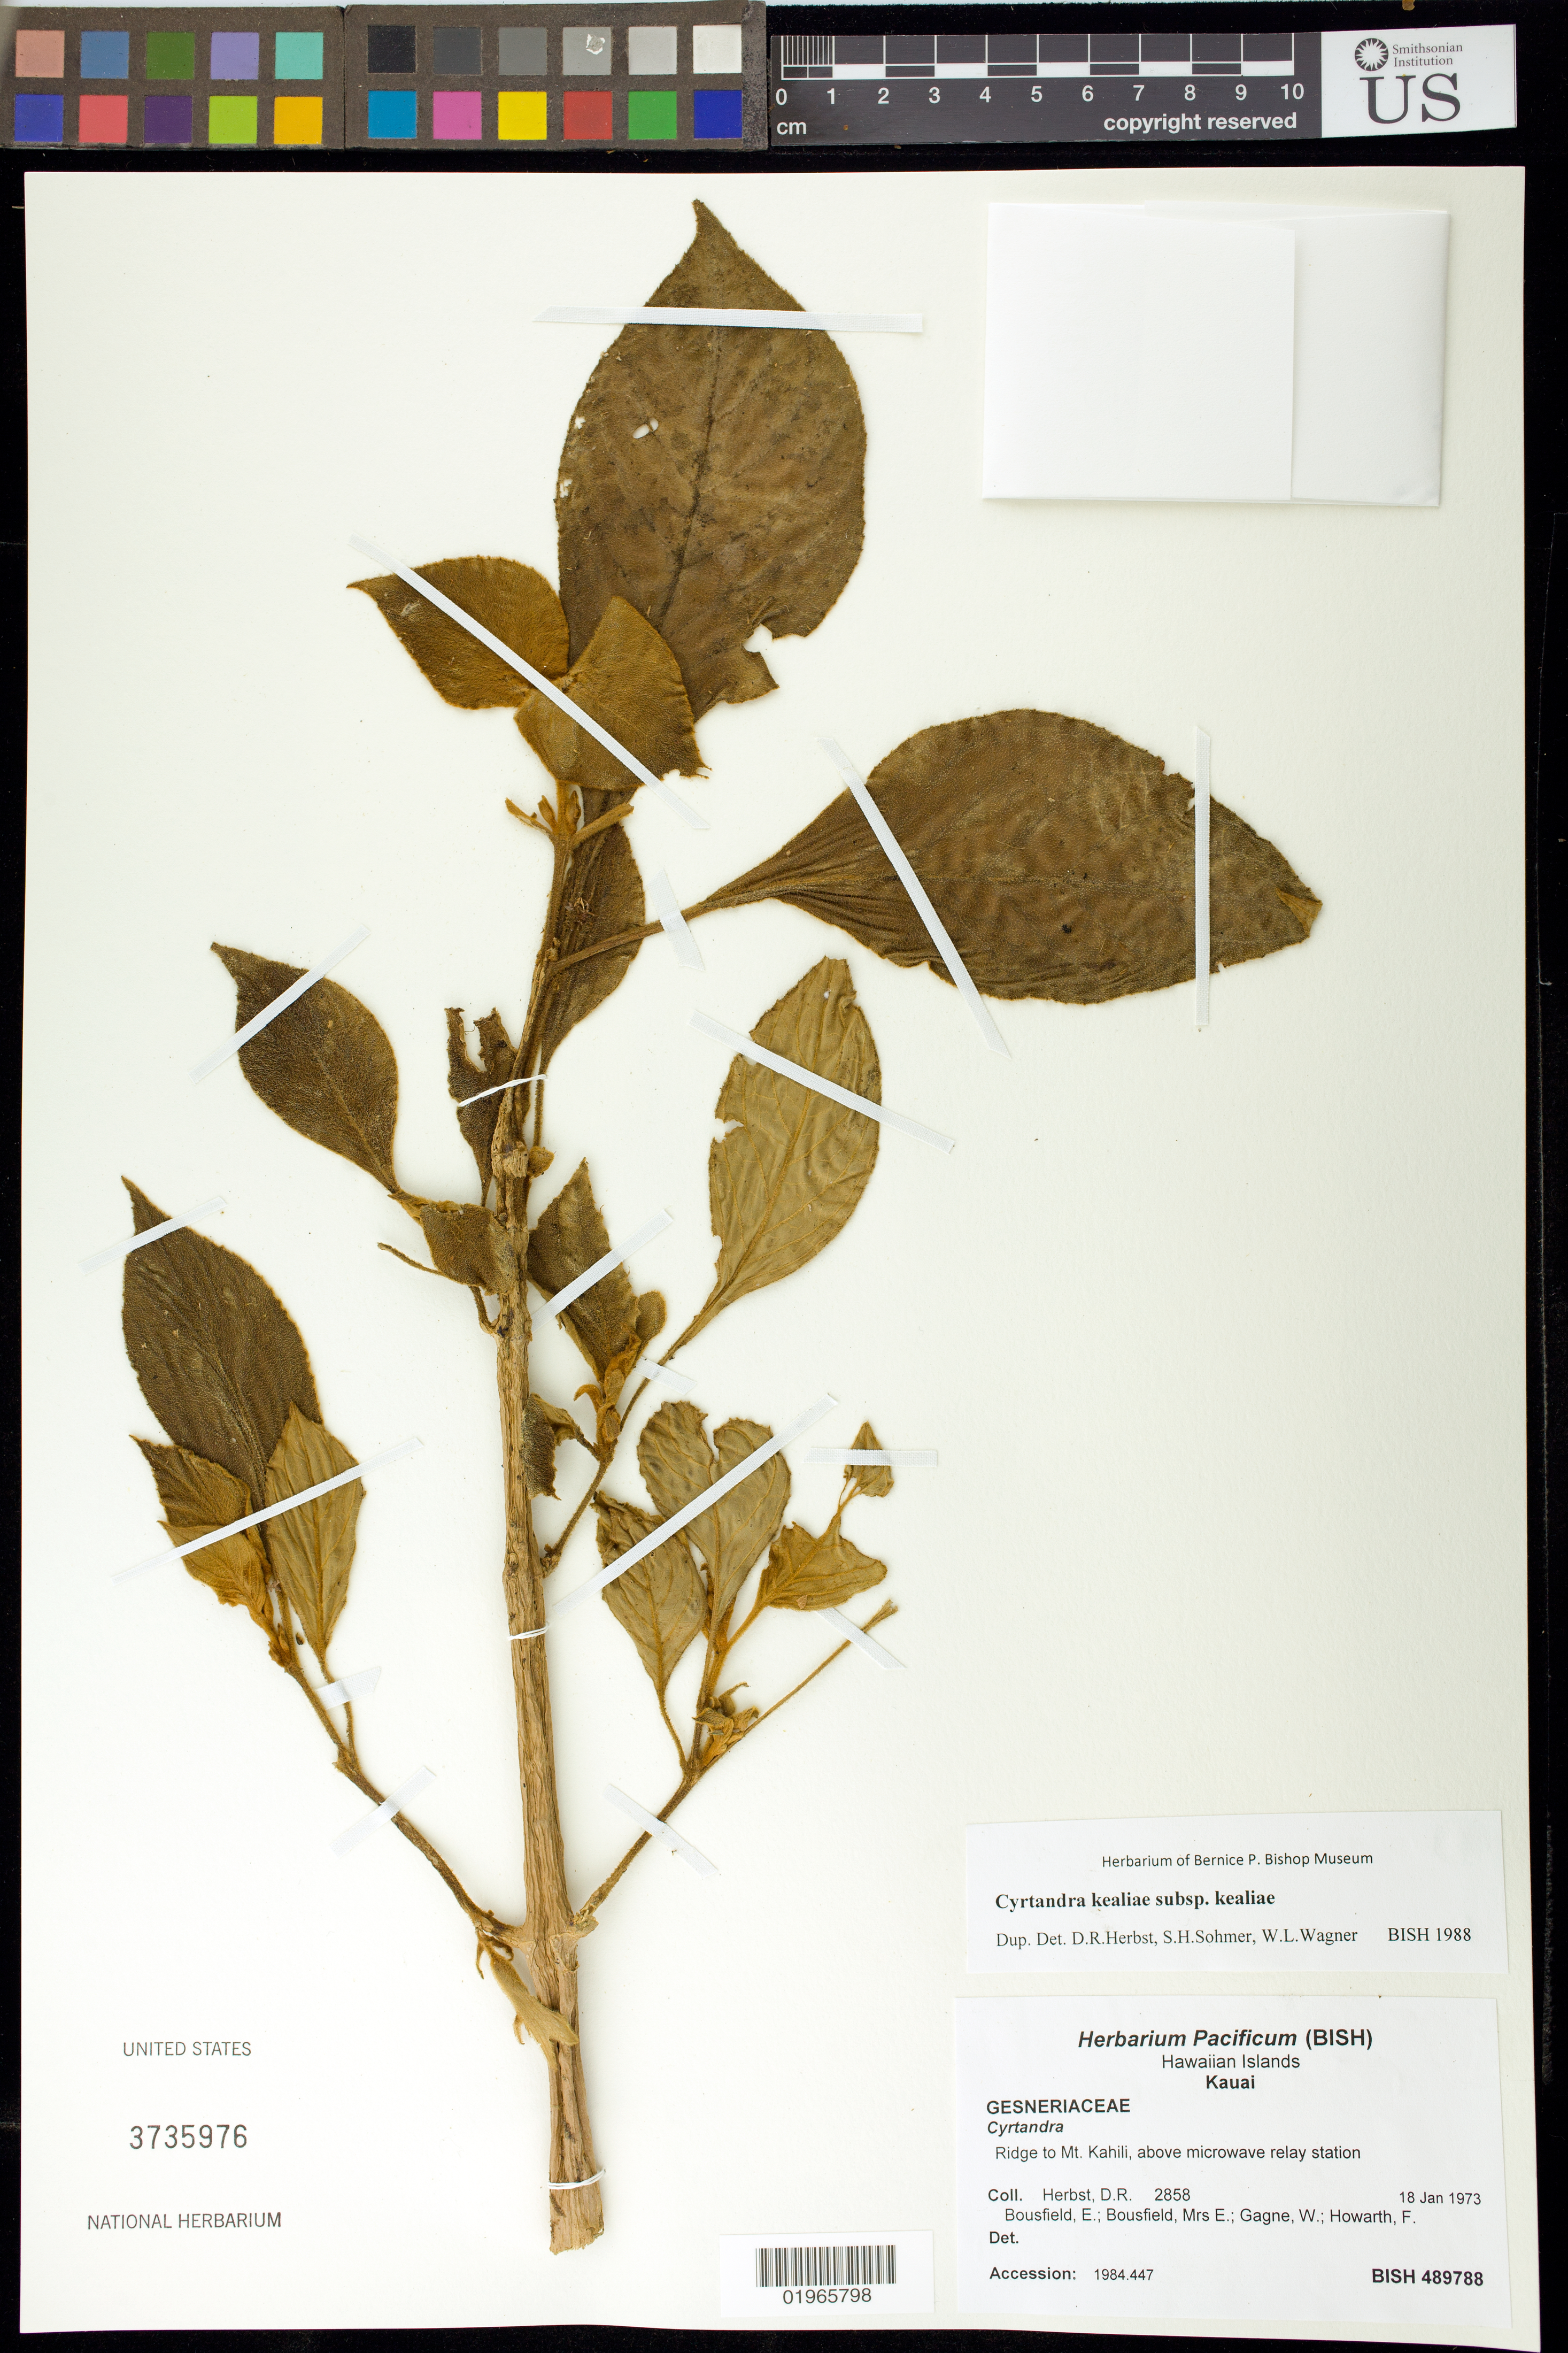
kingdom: Plantae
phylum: Tracheophyta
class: Magnoliopsida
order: Lamiales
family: Gesneriaceae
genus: Cyrtandra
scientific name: Cyrtandra kealiae subsp. kealiae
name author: Wawra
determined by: Herbst, D. R.; Sohmer, S. H.; Wagner, W. L.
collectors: D. R. Herbst, E. Bousfield, W. Gagne & F. Howarth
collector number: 2858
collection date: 1973-01-18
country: United States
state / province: Hawaii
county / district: Kauai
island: Kaua'i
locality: Ridge to Mt. Kahili, above microwave relay station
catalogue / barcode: US 3735976